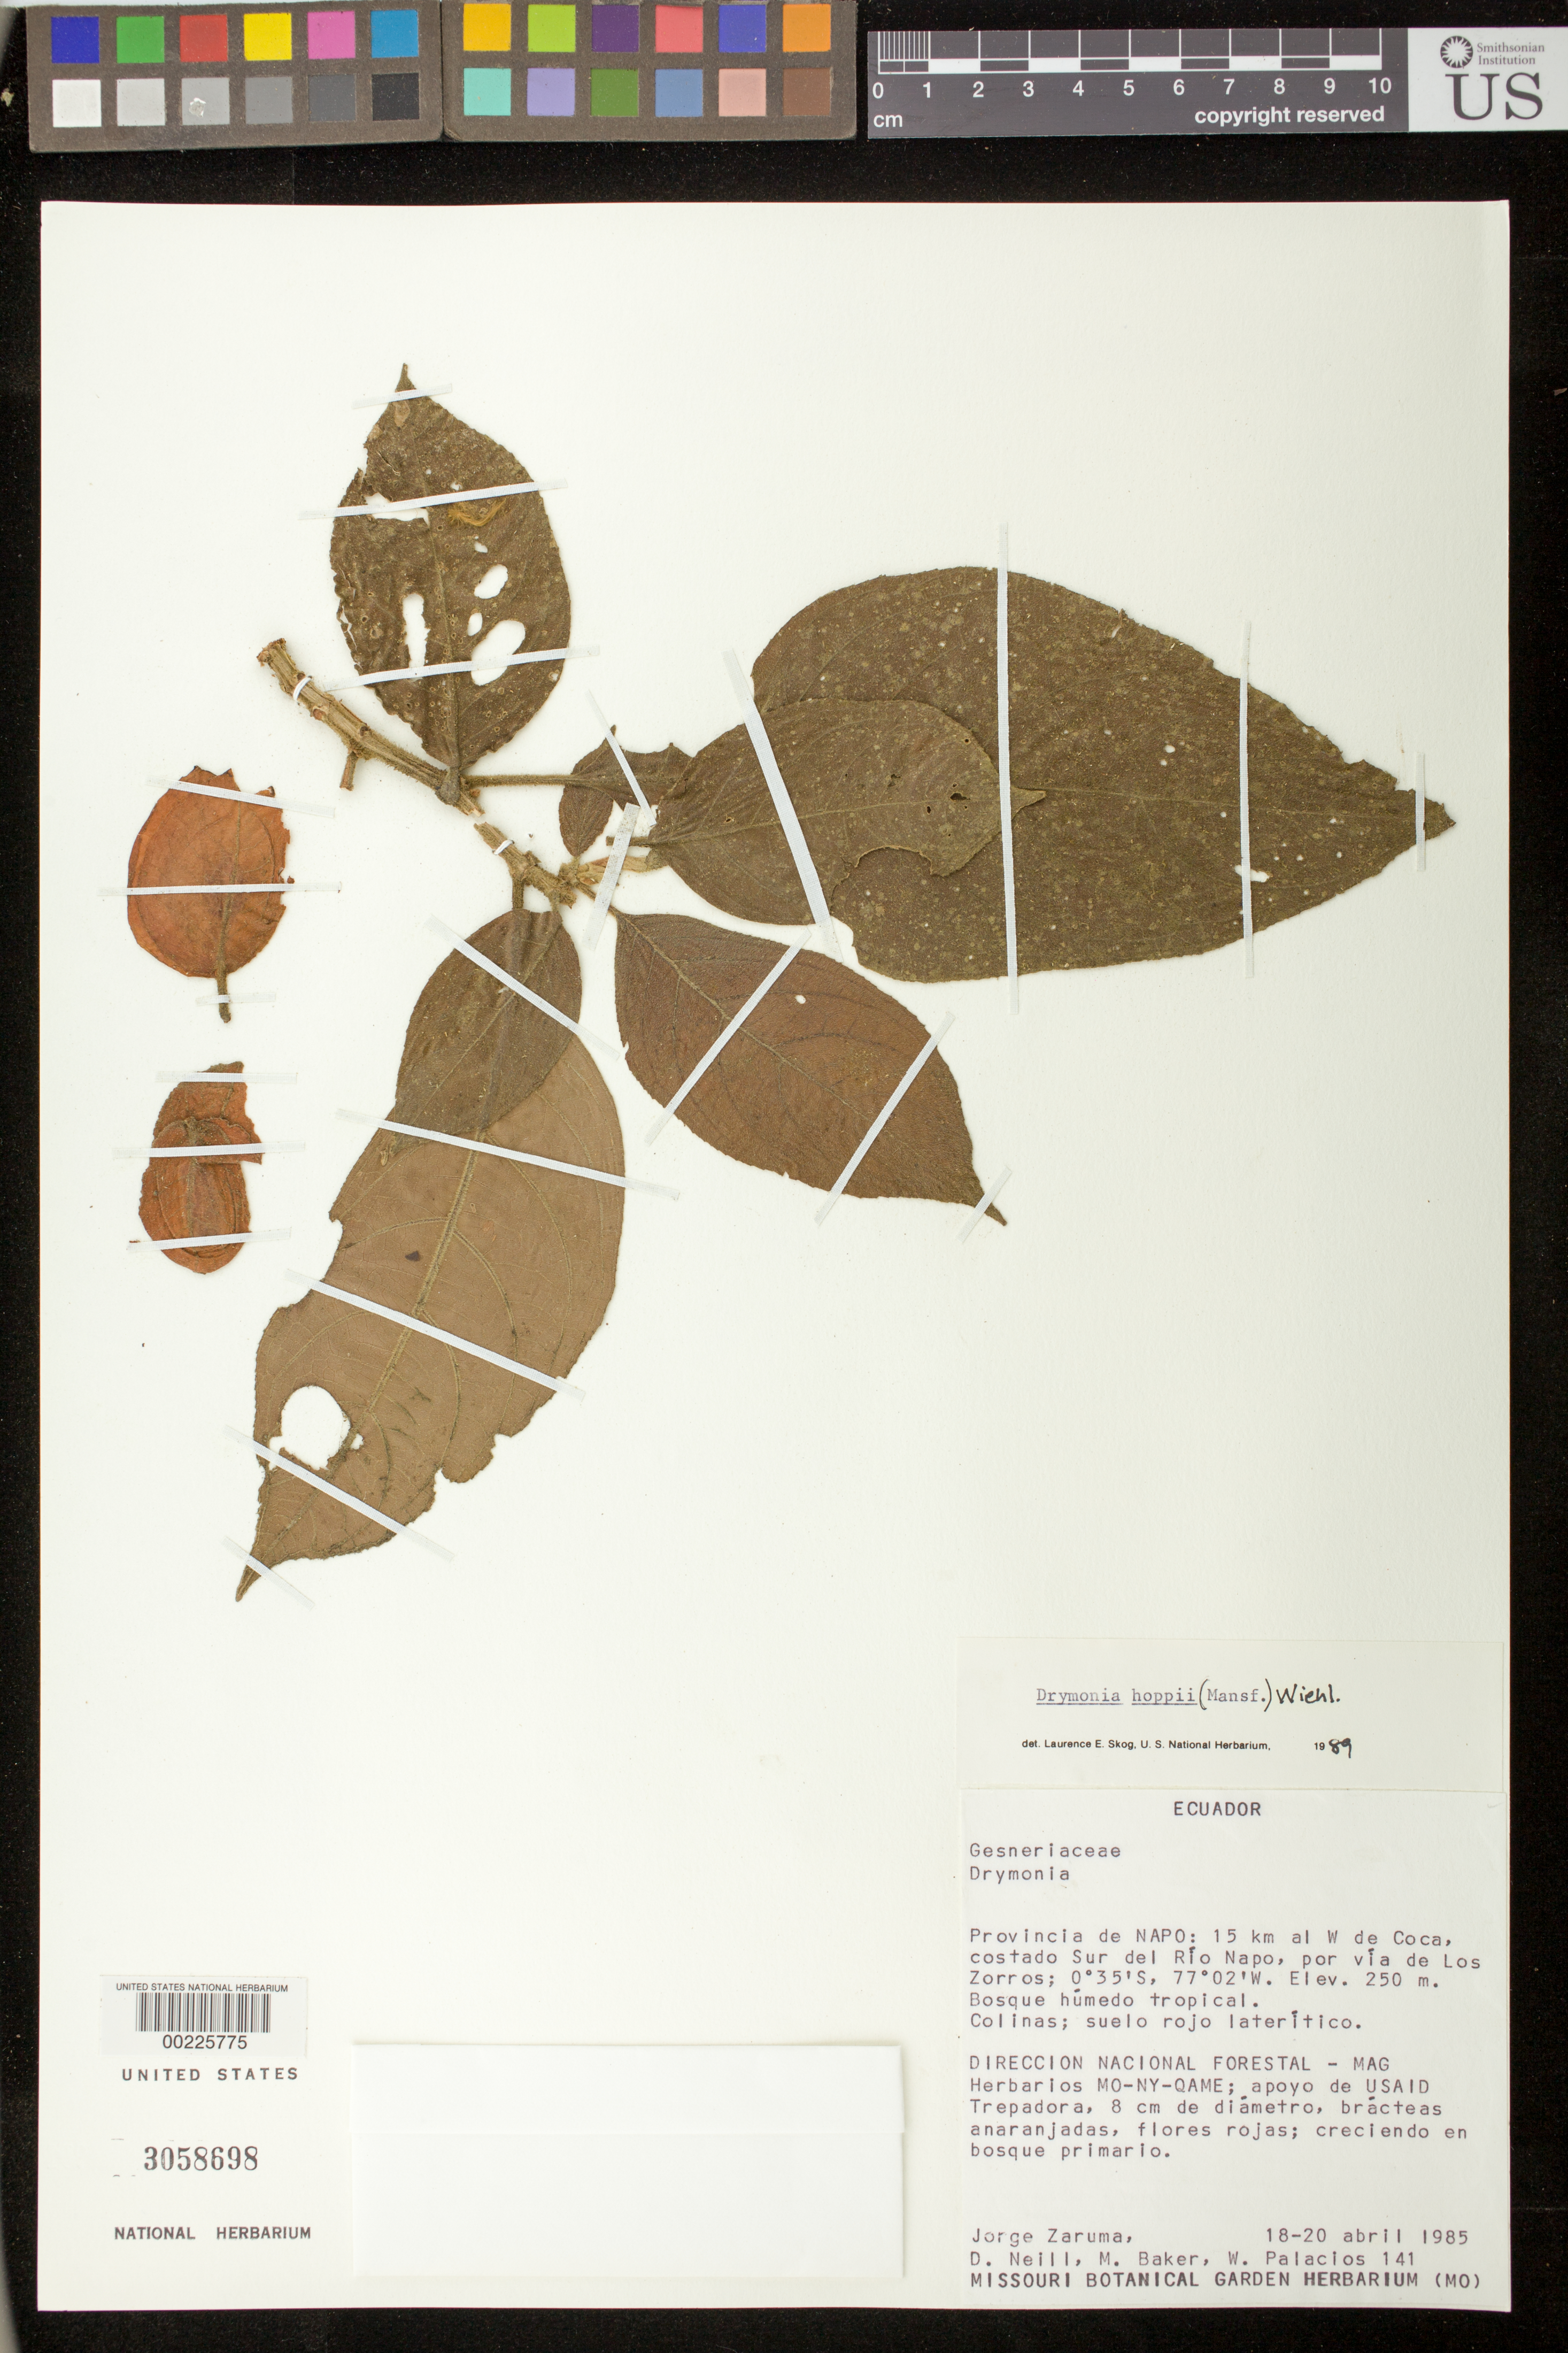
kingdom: Plantae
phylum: Tracheophyta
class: Magnoliopsida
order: Lamiales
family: Gesneriaceae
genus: Drymonia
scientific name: Drymonia hoppii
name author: (Mansf.) Wiehler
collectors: J. Zaruma & et al.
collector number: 141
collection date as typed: Apr 1985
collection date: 1985-04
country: Ecuador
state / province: Napo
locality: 15 km W of Coca, south coast of Rio Napo, road from Los Zorros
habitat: Humid tropical forest, hills, red lateritic soil; growing in primary forest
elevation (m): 250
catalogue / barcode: US 3058698